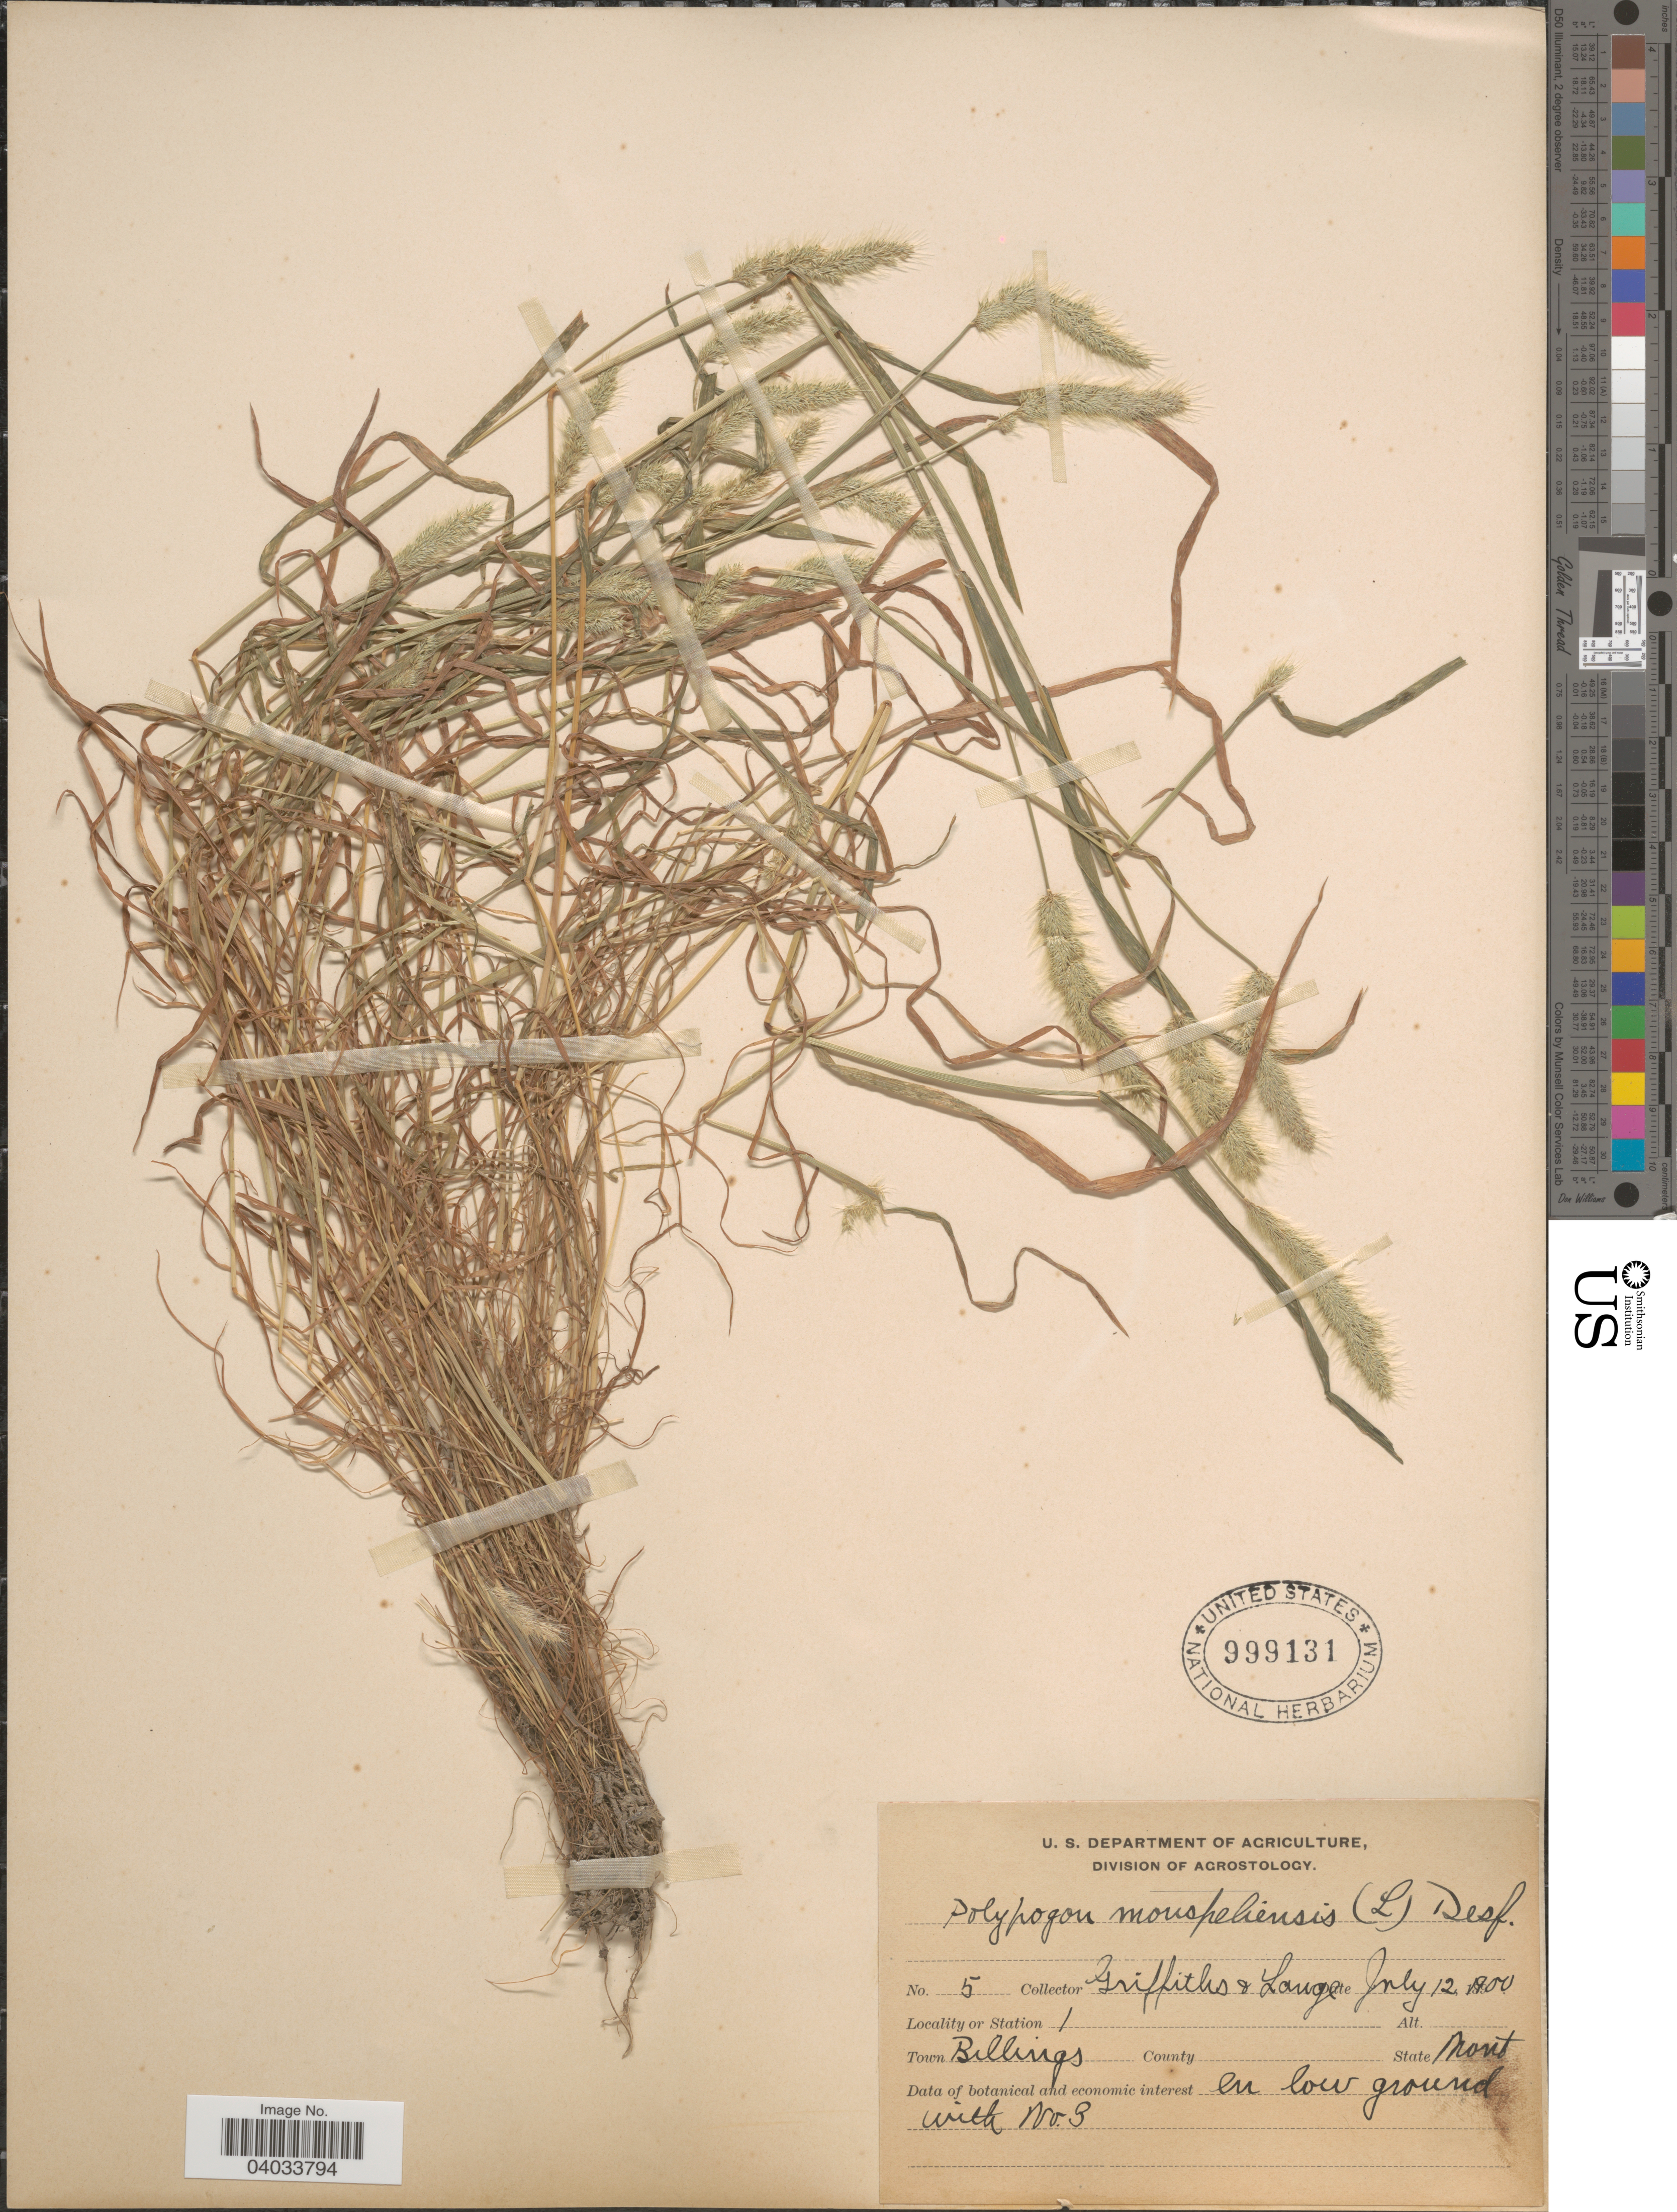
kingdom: Plantae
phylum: Tracheophyta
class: Liliopsida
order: Poales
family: Poaceae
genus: Polypogon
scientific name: Polypogon monspeliensis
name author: (L.) Desf.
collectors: -- Griffiths & -- Lange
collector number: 5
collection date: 1900-07-12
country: United States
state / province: Montana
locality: Town Billings.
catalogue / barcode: US 999131